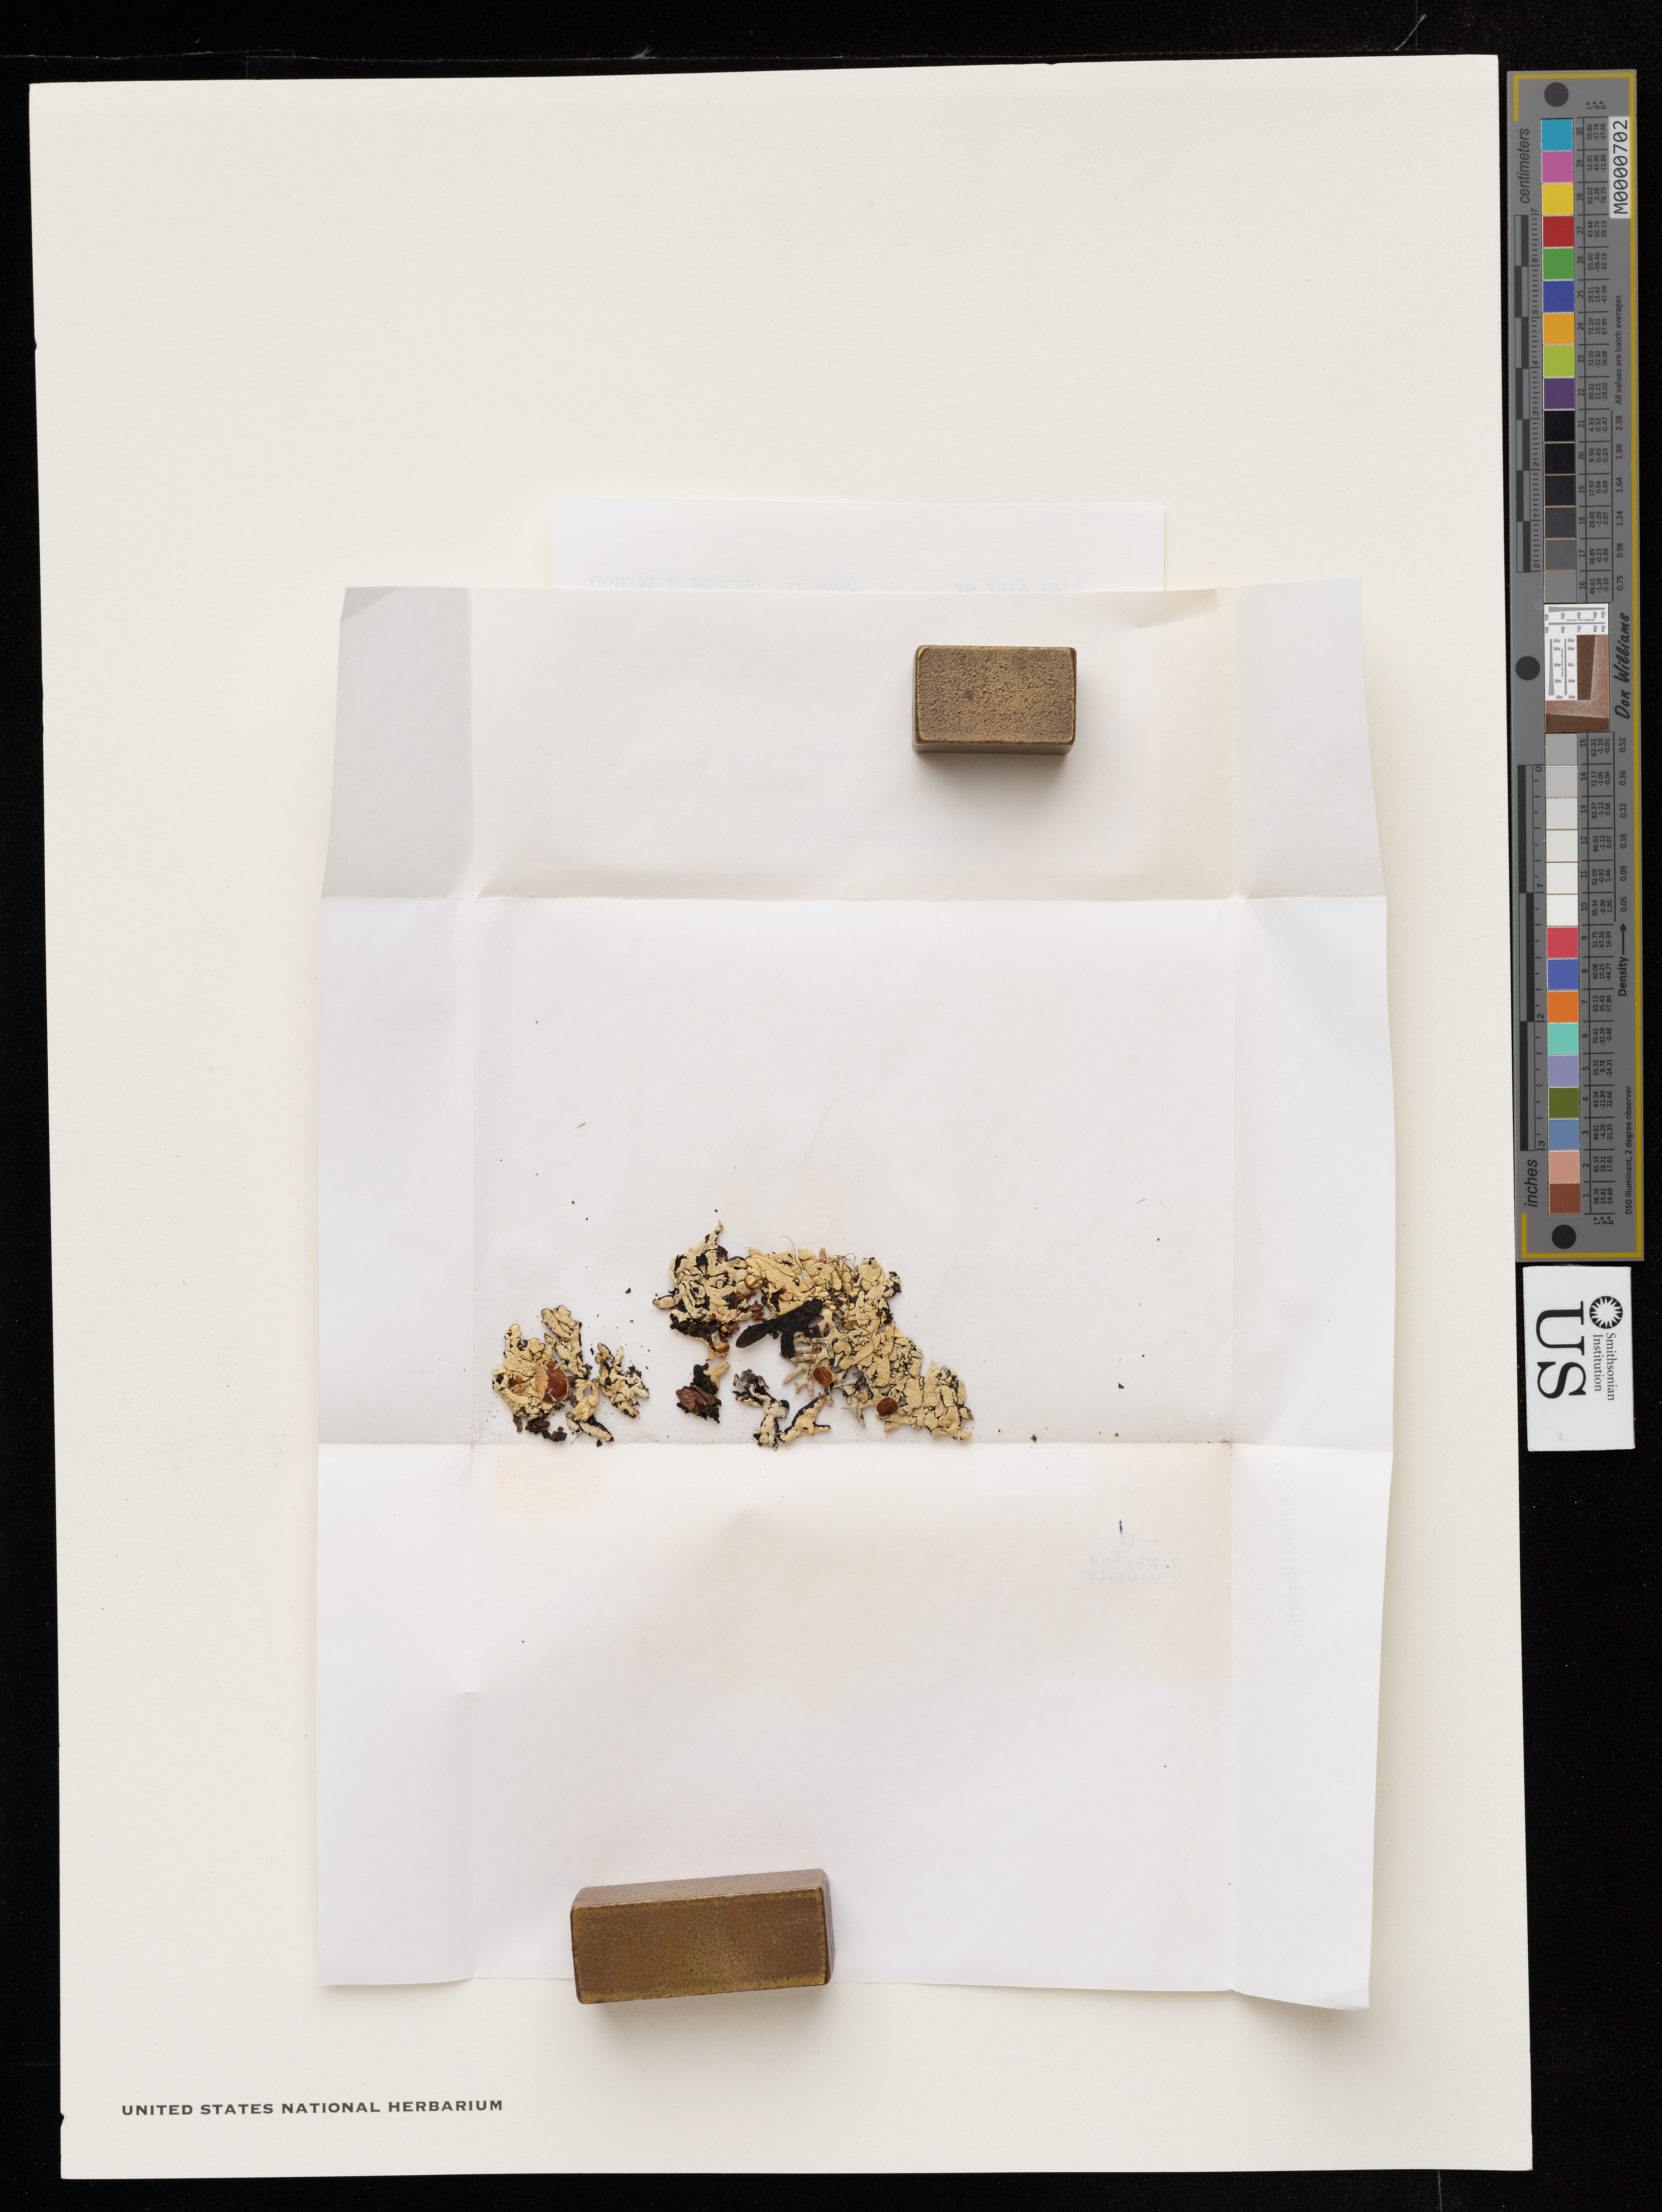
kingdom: Fungi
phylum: Ascomycota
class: Lecanoromycetes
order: Lecanorales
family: Parmeliaceae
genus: Hypogymnia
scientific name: Hypogymnia occidentalis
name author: L.H. Pike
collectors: M. Hale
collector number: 51627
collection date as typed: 30 Jul 1978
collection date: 1978-07-30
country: United States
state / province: California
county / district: Siskiyou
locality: W of fort jones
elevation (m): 0